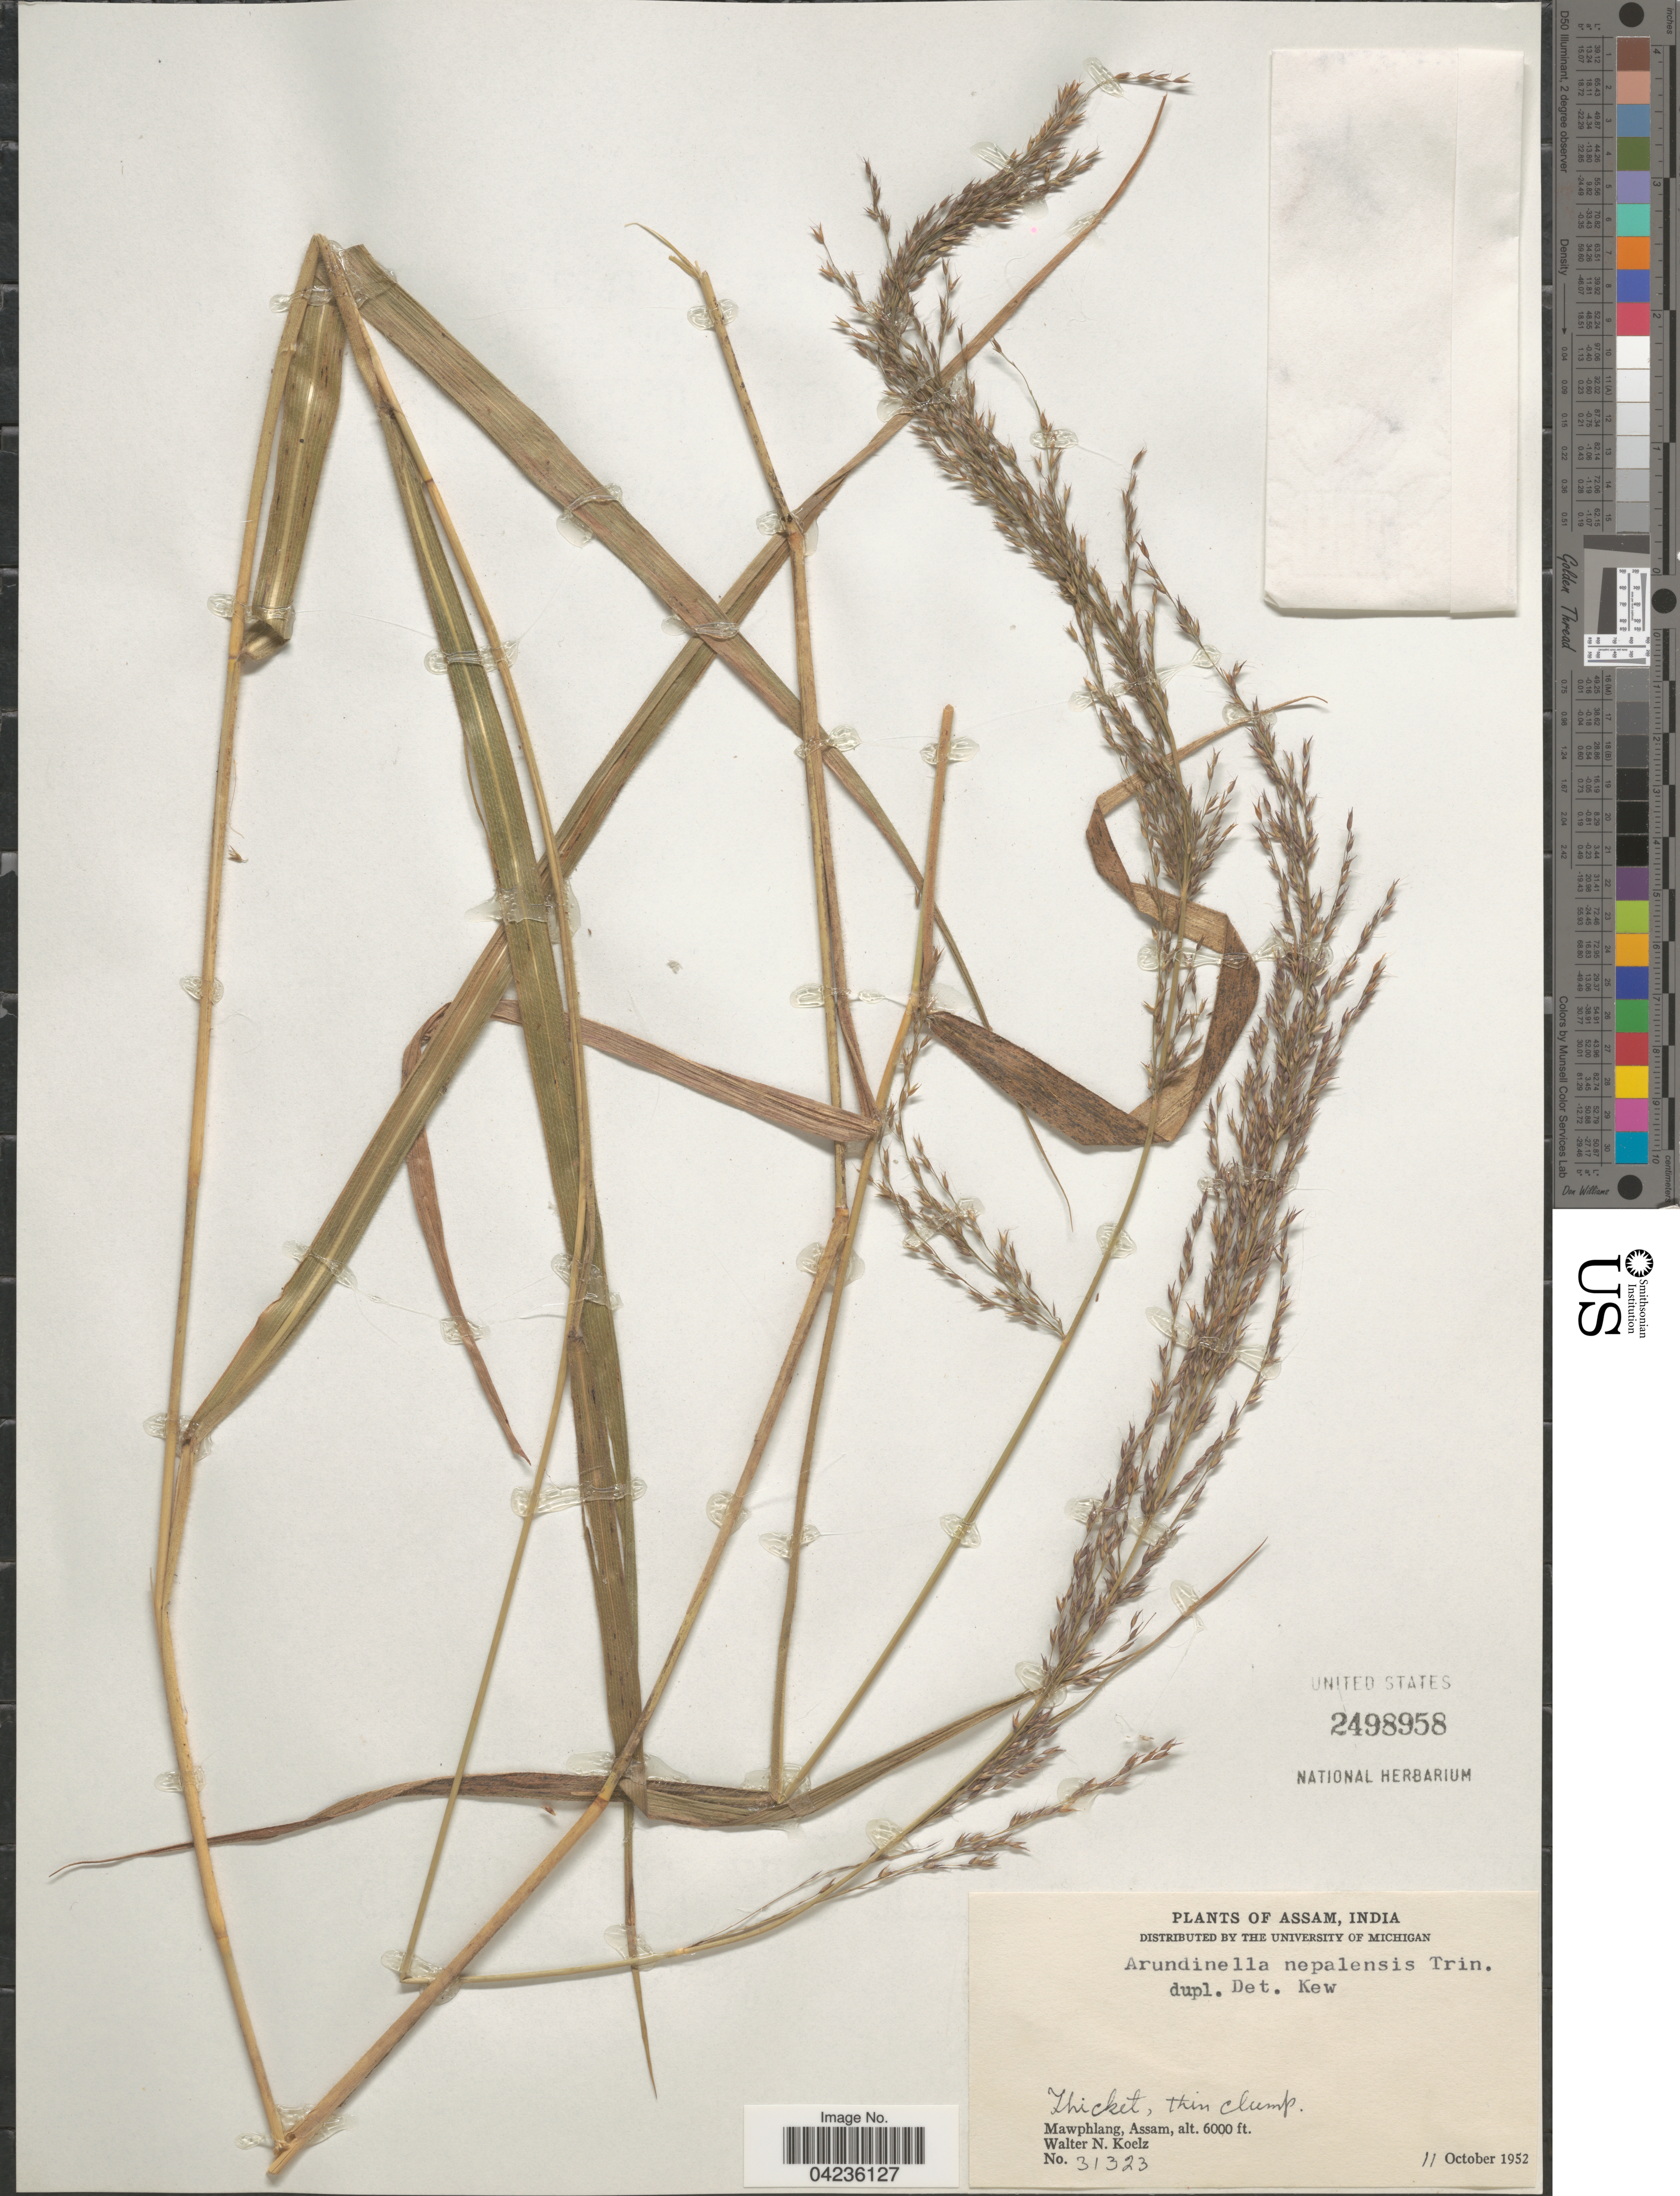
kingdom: Plantae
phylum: Tracheophyta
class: Liliopsida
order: Poales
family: Poaceae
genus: Arundinella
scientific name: Arundinella nepalensis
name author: Trin.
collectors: W. N. Koelz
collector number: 31323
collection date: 1952-10-11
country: India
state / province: Assam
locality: Mawphlang, Assam.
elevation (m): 1829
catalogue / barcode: US 2498958